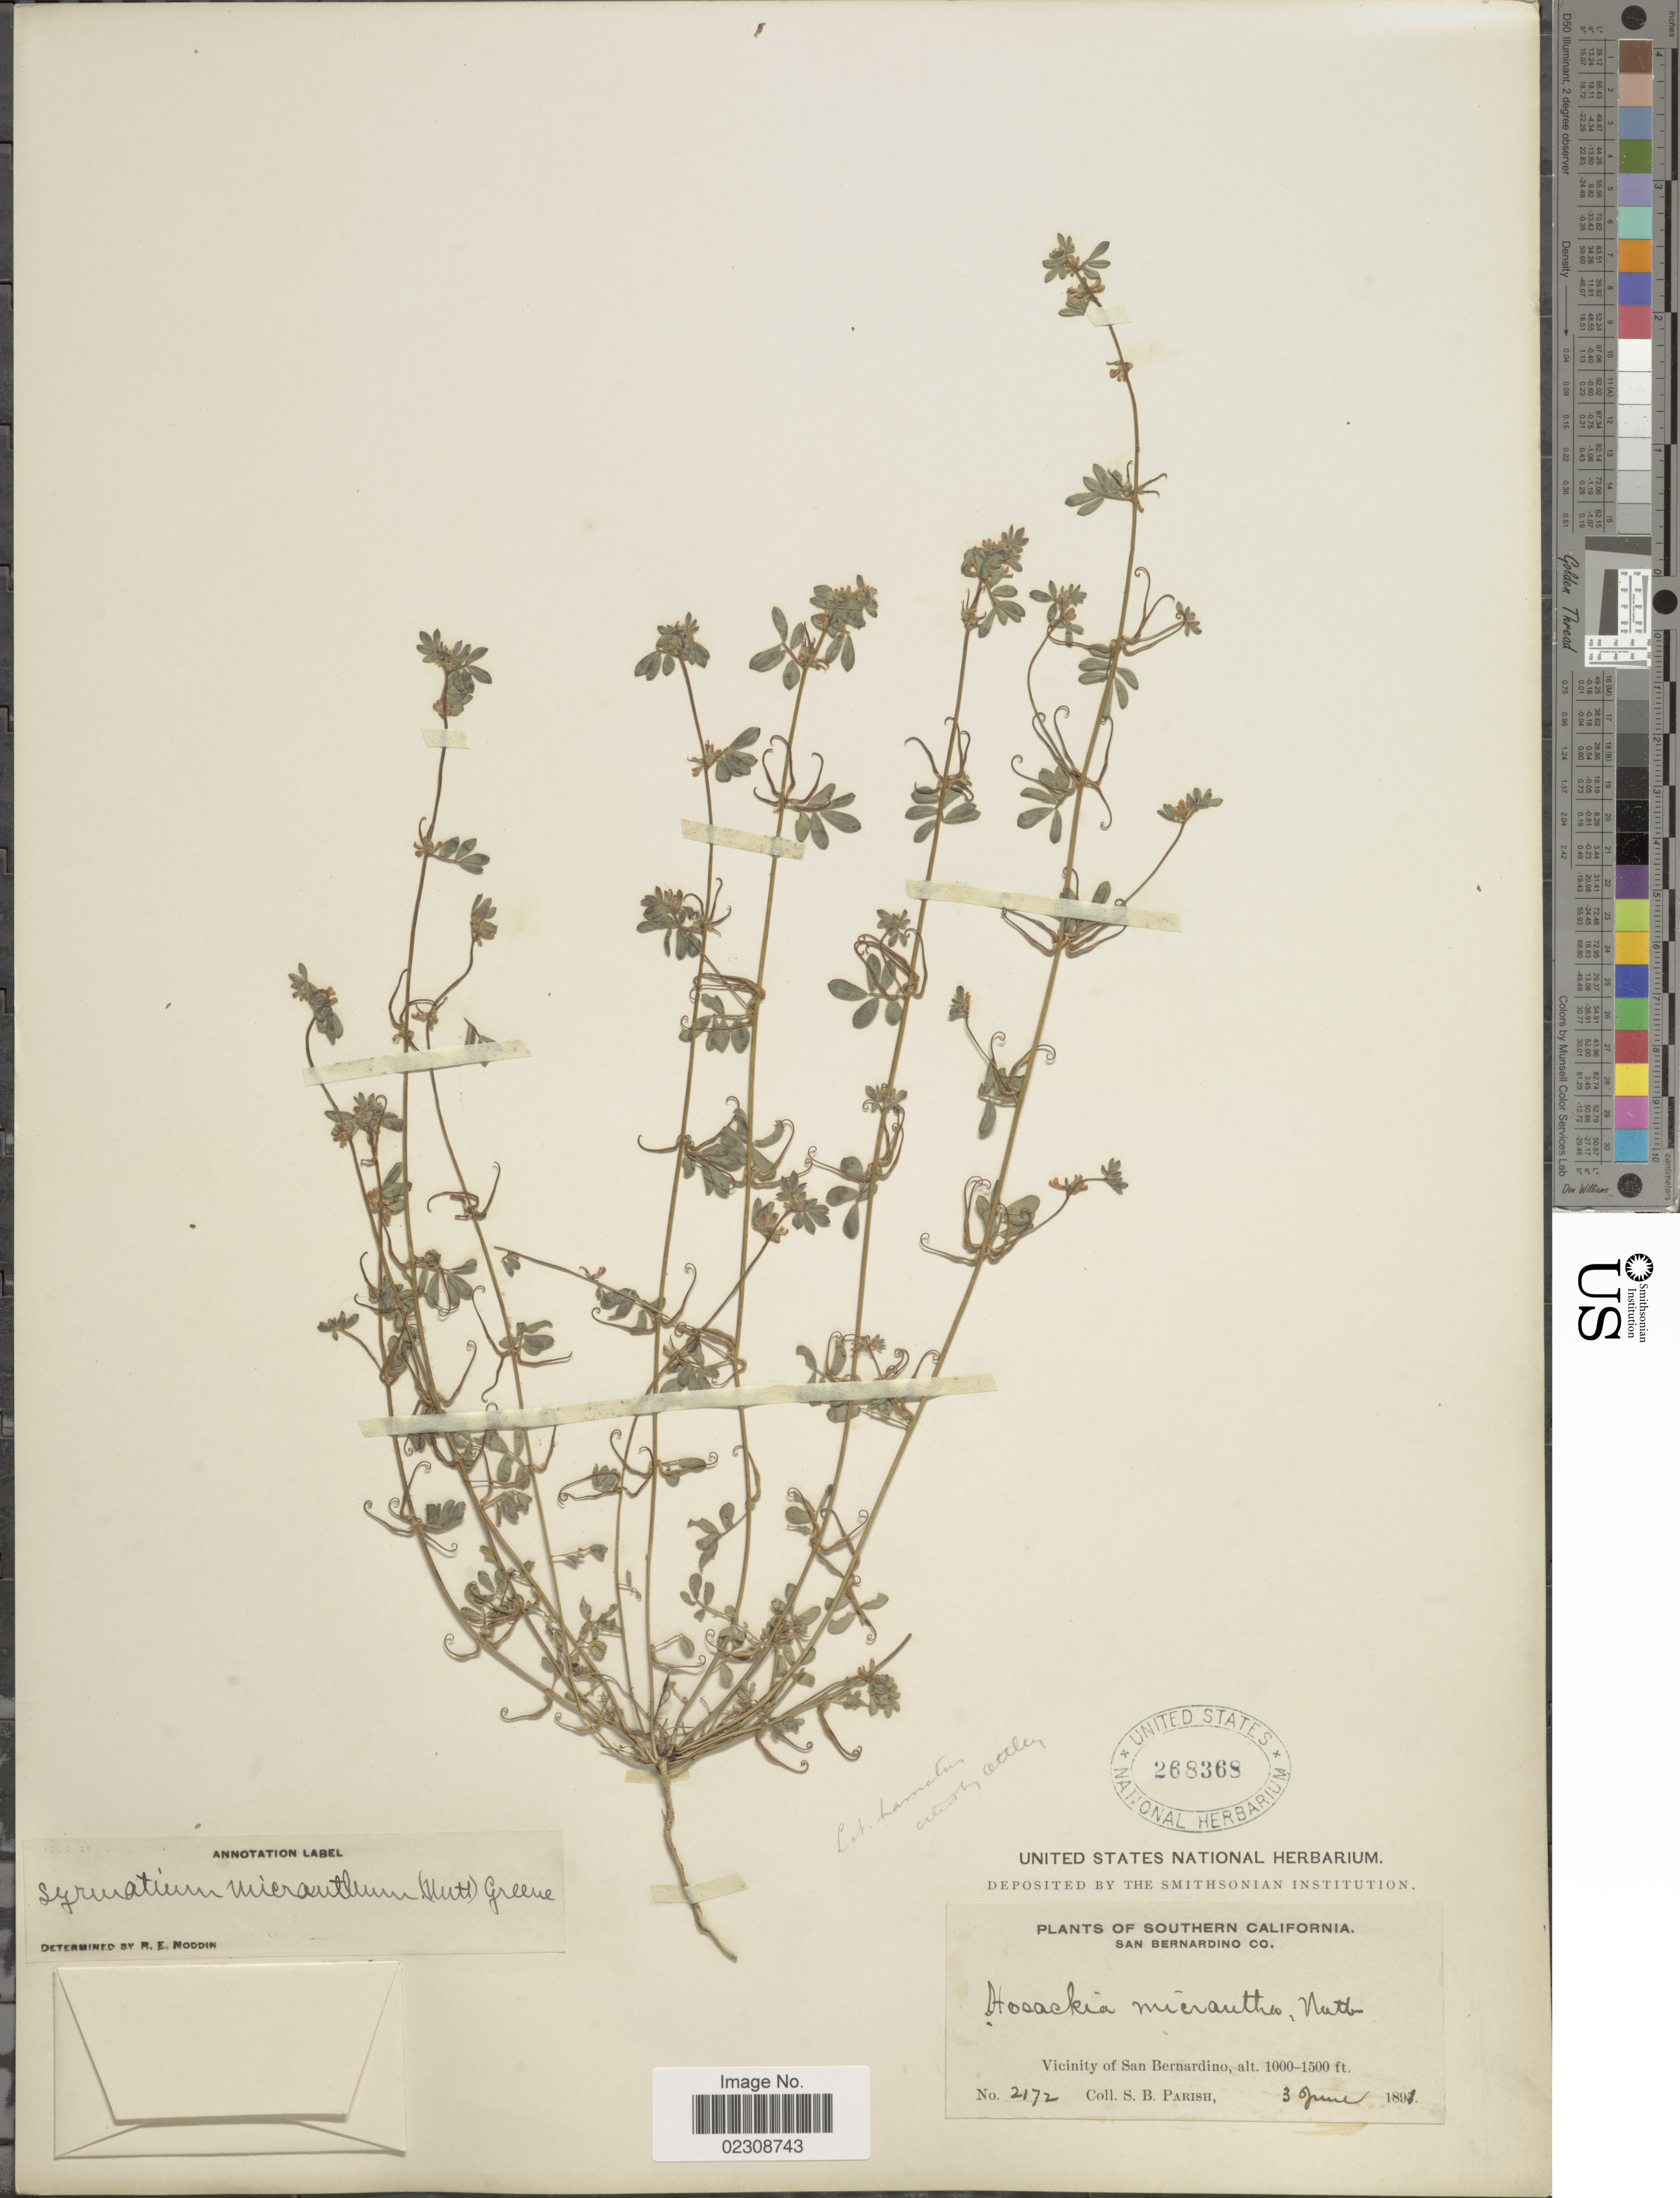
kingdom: Plantae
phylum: Tracheophyta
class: Magnoliopsida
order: Fabales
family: Fabaceae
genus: Syrmatium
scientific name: Syrmatium micranthum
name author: (Torr. & A. Gray) Greene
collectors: S. B. Parish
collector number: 2172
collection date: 1891-06-03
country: United States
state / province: California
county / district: San Bernardino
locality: Southern California. San Bernardino Co. Vicinity of San Bernardino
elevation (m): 305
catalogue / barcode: US 268368